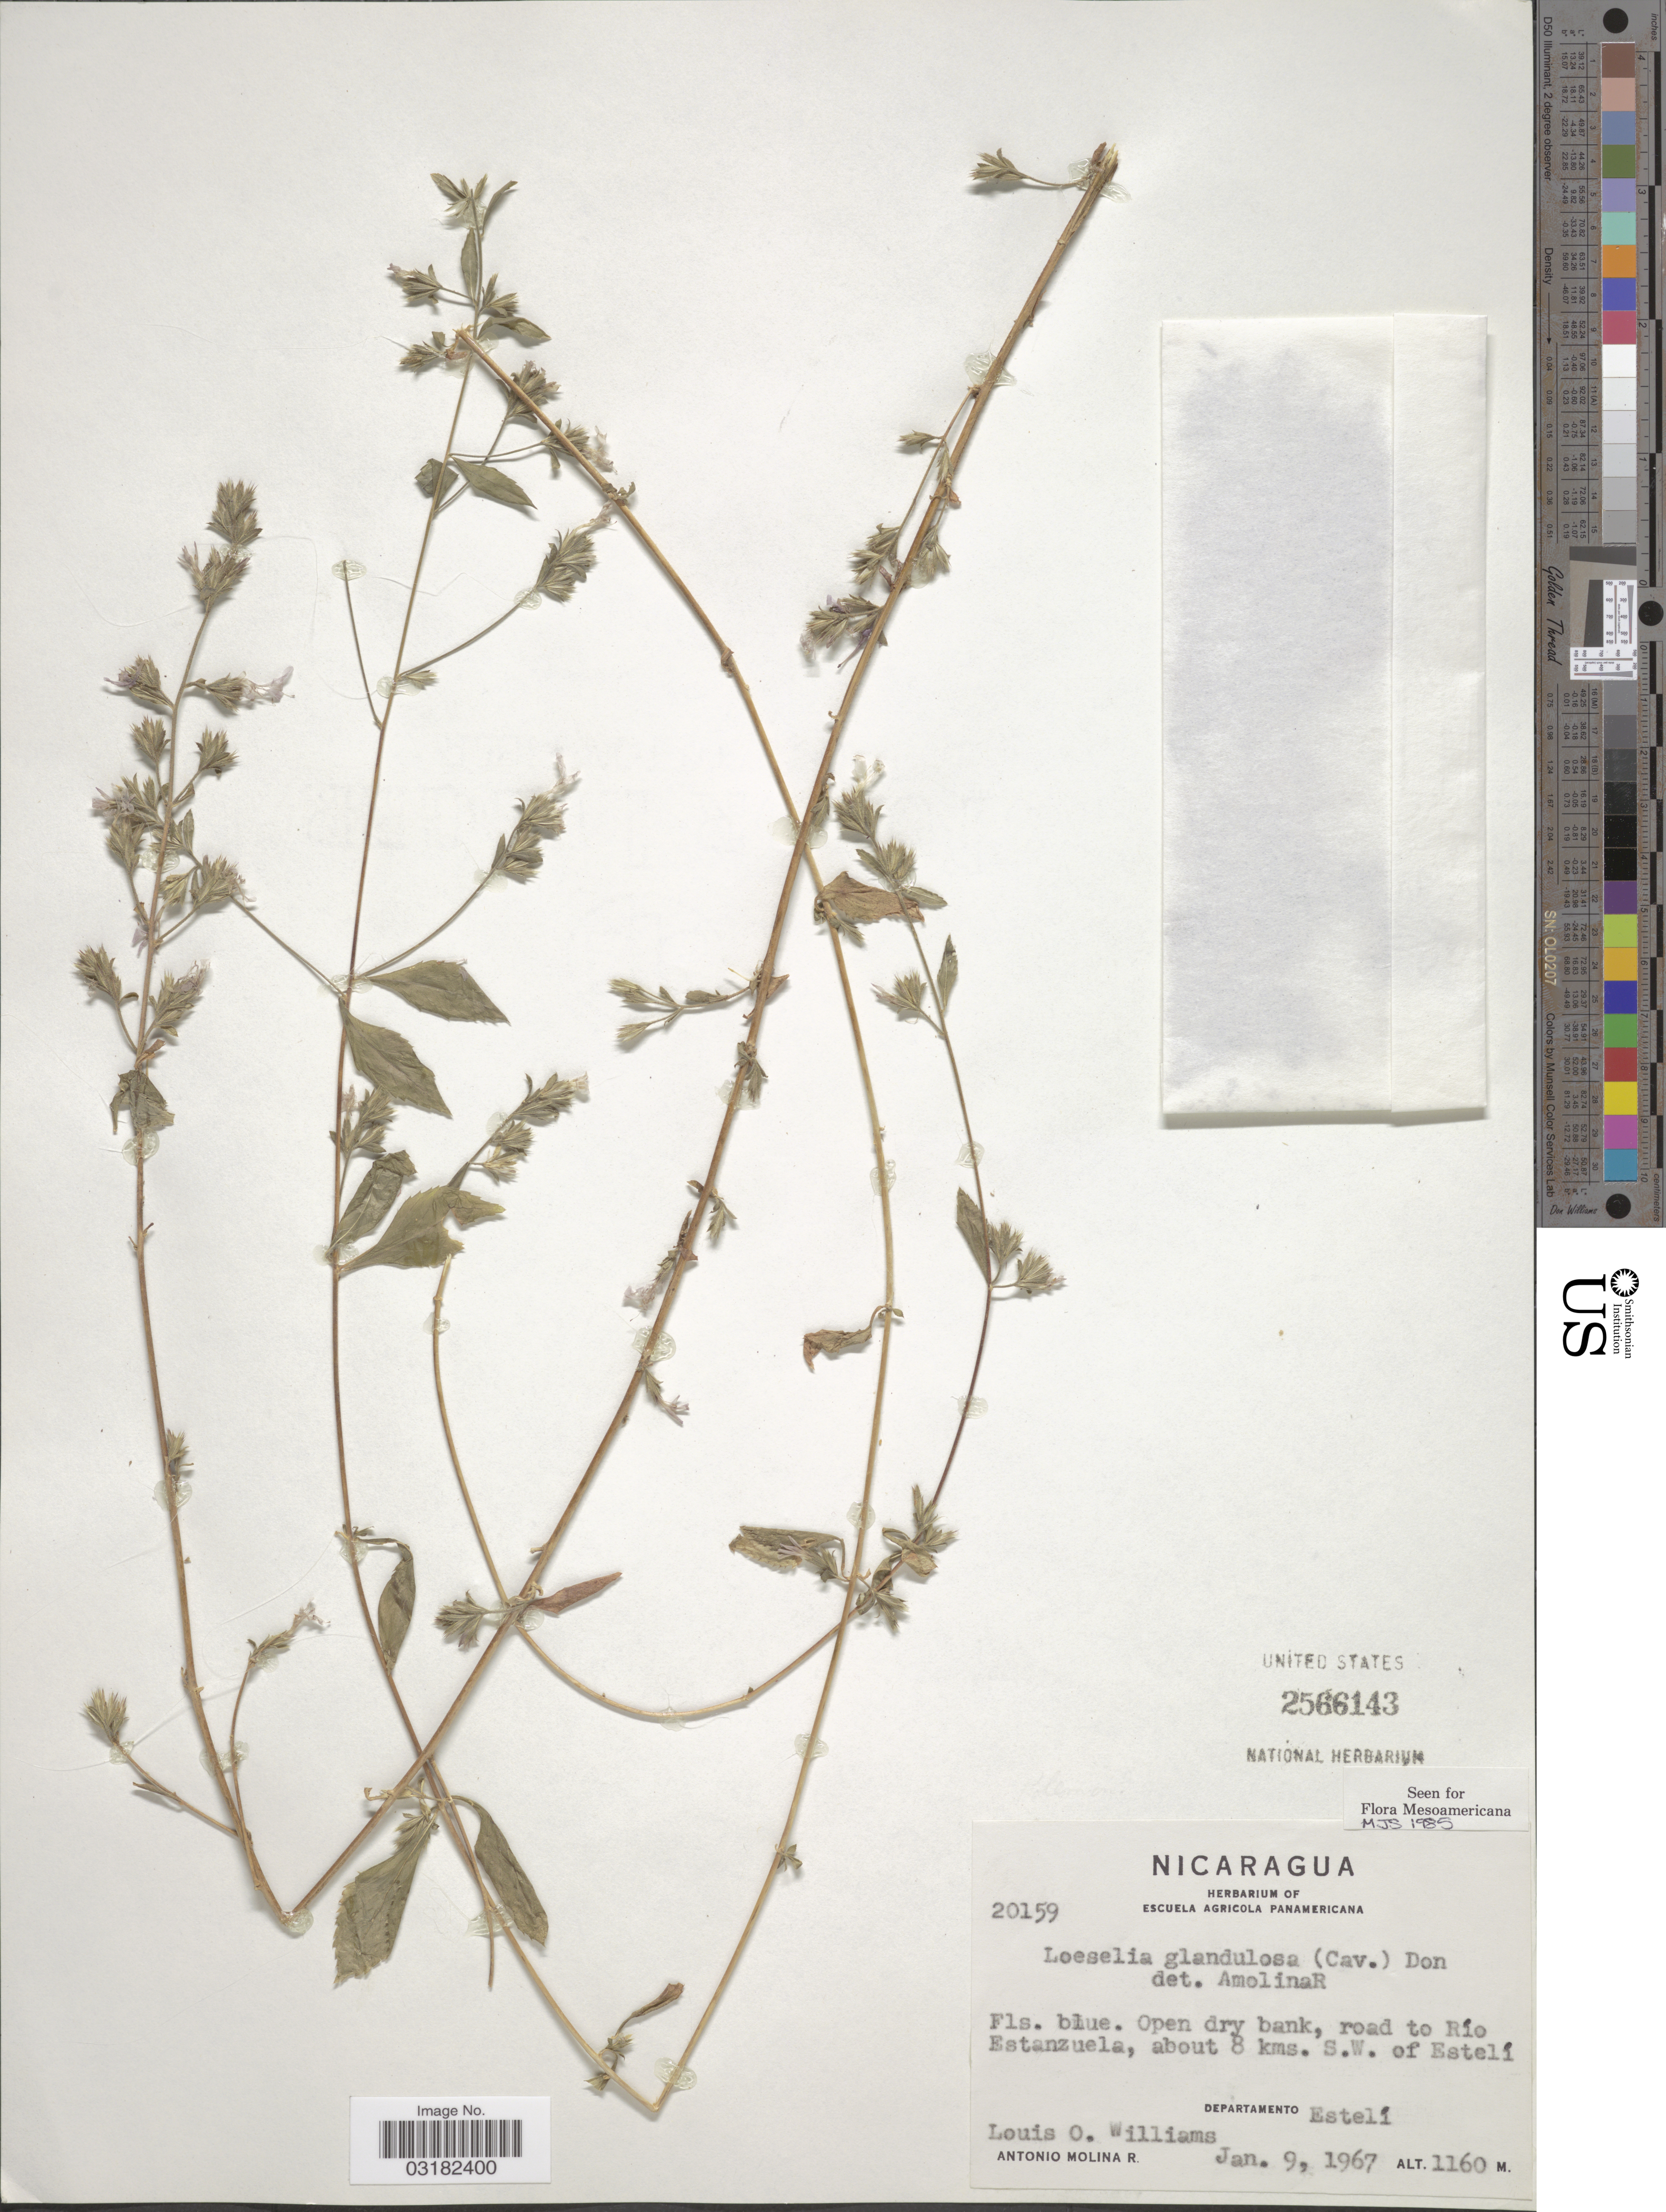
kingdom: Plantae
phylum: Tracheophyta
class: Magnoliopsida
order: Ericales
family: Polemoniaceae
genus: Loeselia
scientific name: Loeselia glandulosa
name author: (Cav.) G. Don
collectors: L. O. Williams & A. Molina R.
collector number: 20159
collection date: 1967-01-09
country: Nicaragua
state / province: Esteli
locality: Open dry bank, road to Río Estanzuela, about 8 kms. S.W. of Estelí. Departamento Estelí.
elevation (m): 1160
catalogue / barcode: US 2566143